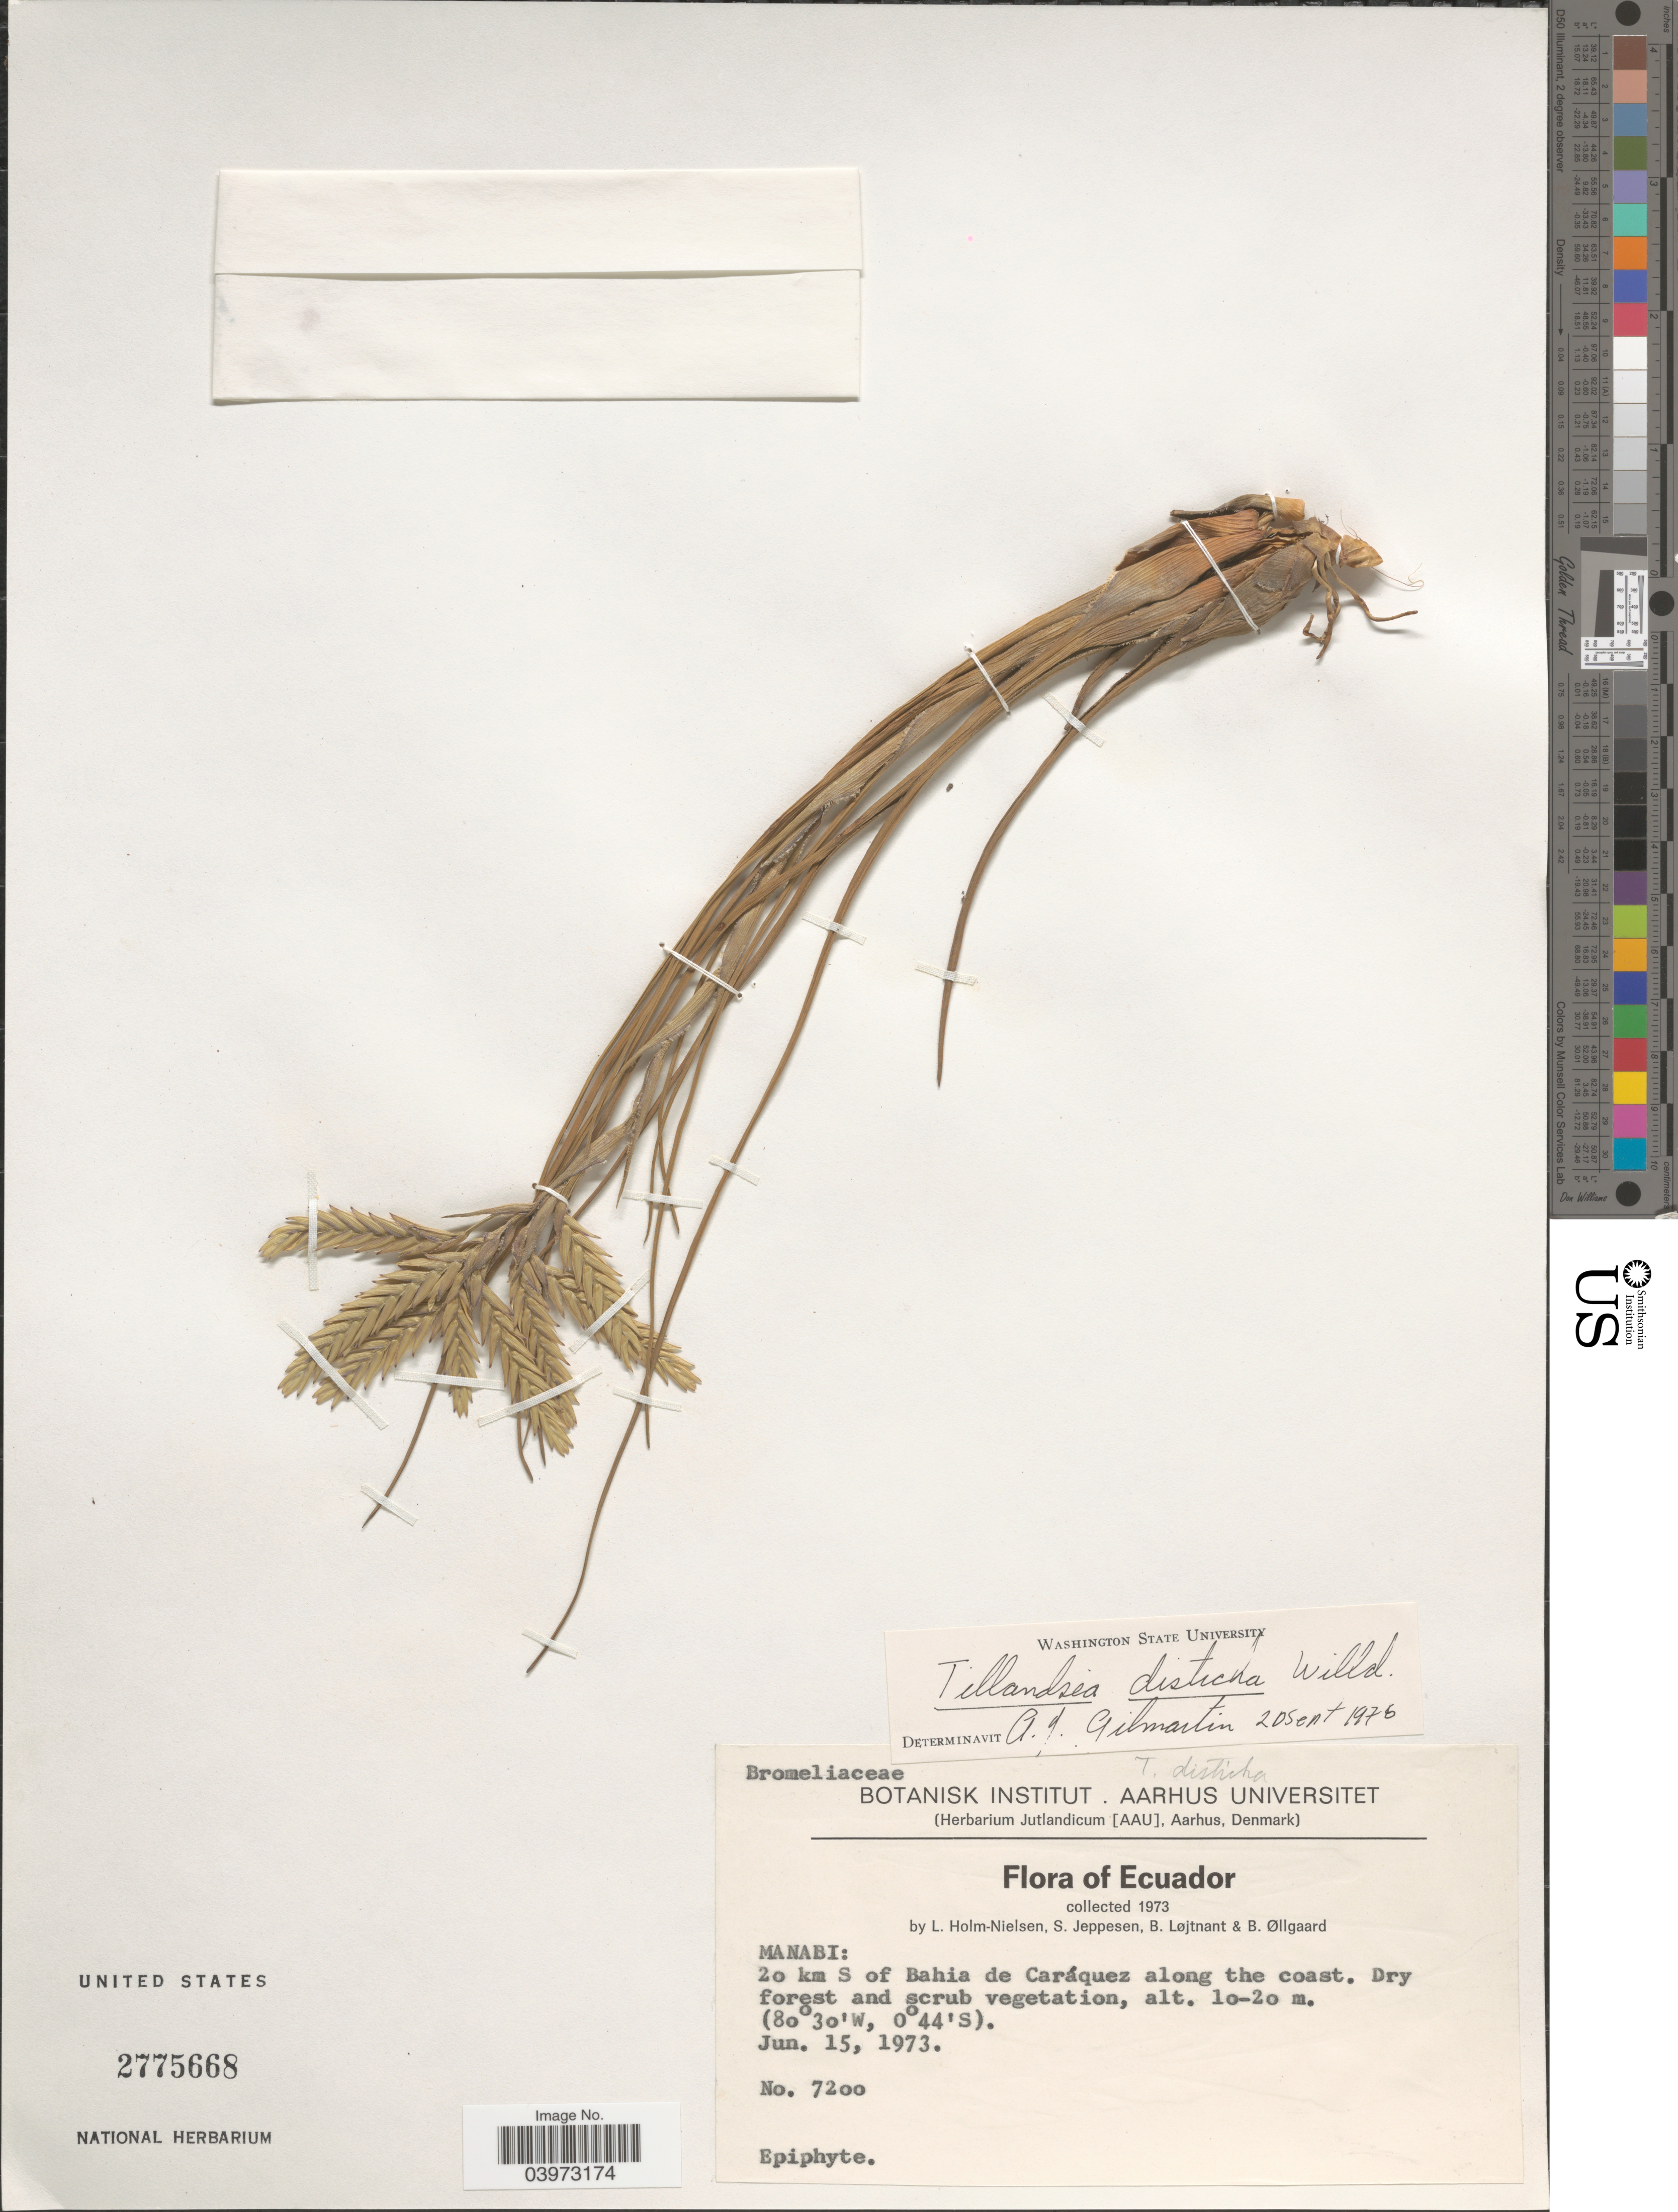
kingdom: Plantae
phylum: Tracheophyta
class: Liliopsida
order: Poales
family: Bromeliaceae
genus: Tillandsia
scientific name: Tillandsia disticha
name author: Kunth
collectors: L. Holm-Nielsen, S. Jeppesen, B. Löjtnant & B. Øllgaard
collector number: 7200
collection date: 1973-06-15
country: Ecuador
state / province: Manabí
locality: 20 km s of Bahia de Caráquez along the coast.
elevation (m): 10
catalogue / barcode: US 2775668